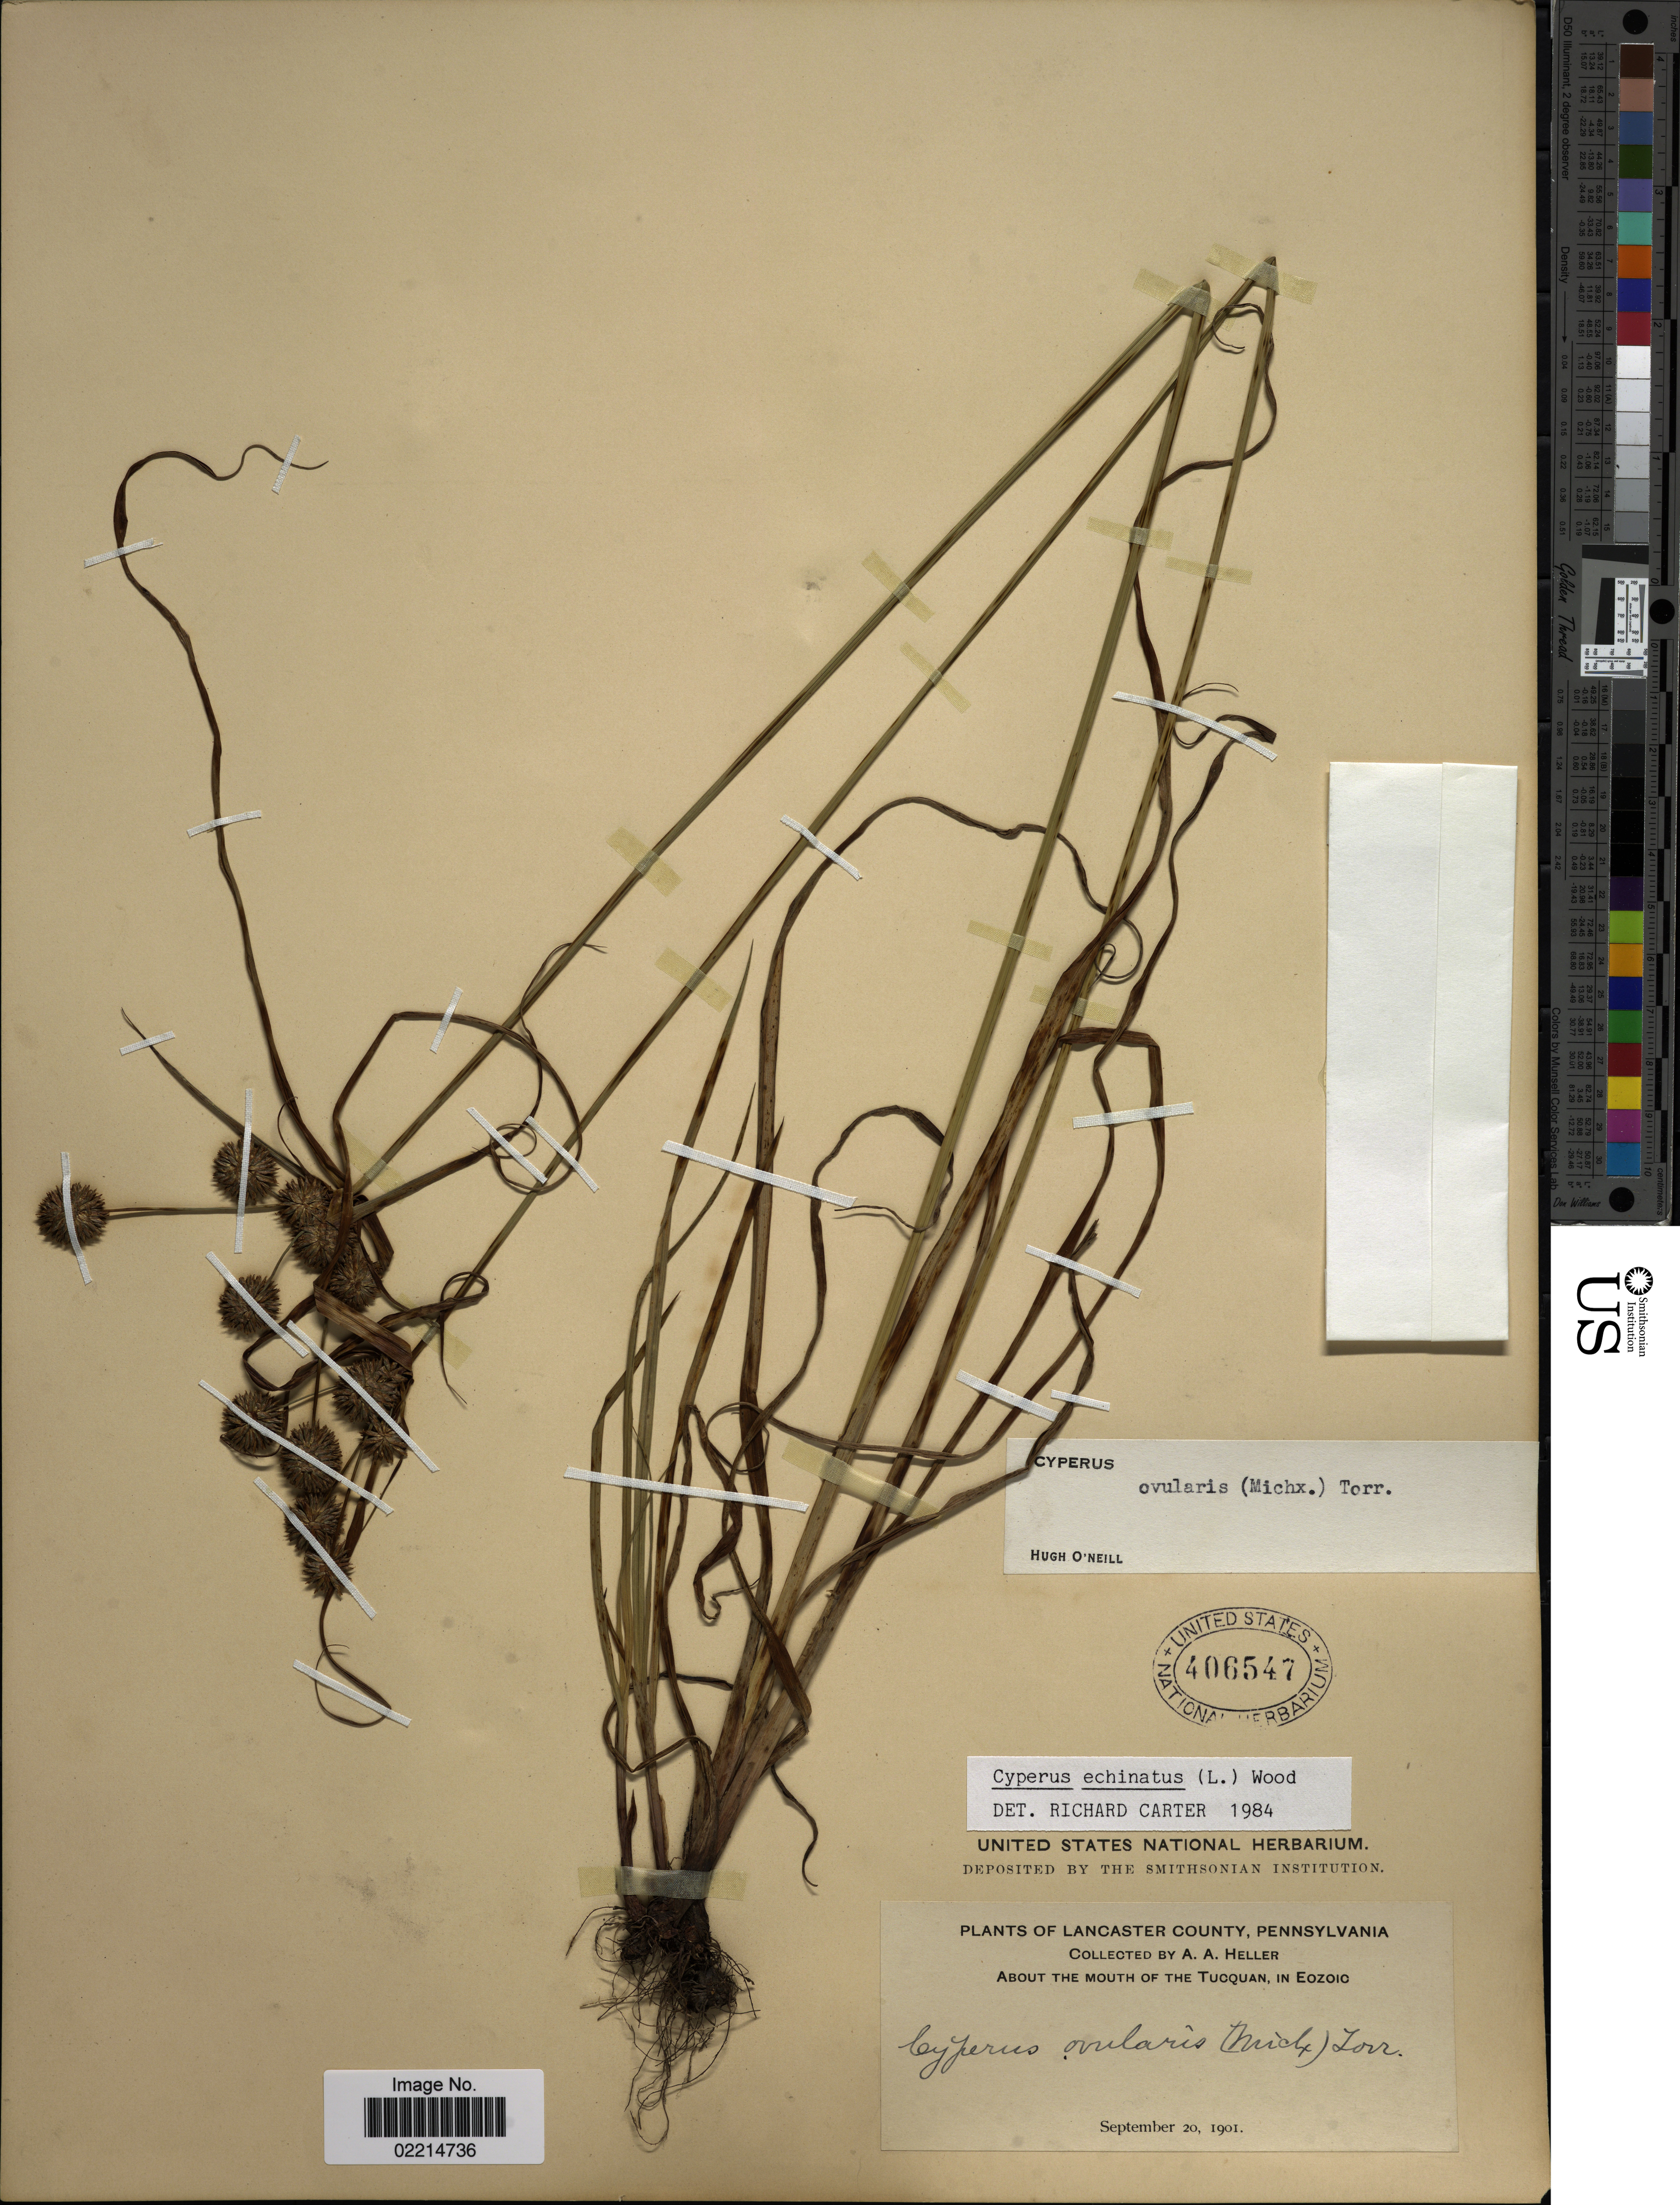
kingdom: Plantae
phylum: Tracheophyta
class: Liliopsida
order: Poales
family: Cyperaceae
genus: Cyperus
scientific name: Cyperus echinatus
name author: (L.) Alph. Wood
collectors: A. A. Heller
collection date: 1901-09-20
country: United States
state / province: Pennsylvania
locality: Lancaster County. About the Mouth of the Tucquan, in Eozoic.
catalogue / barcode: US 406547